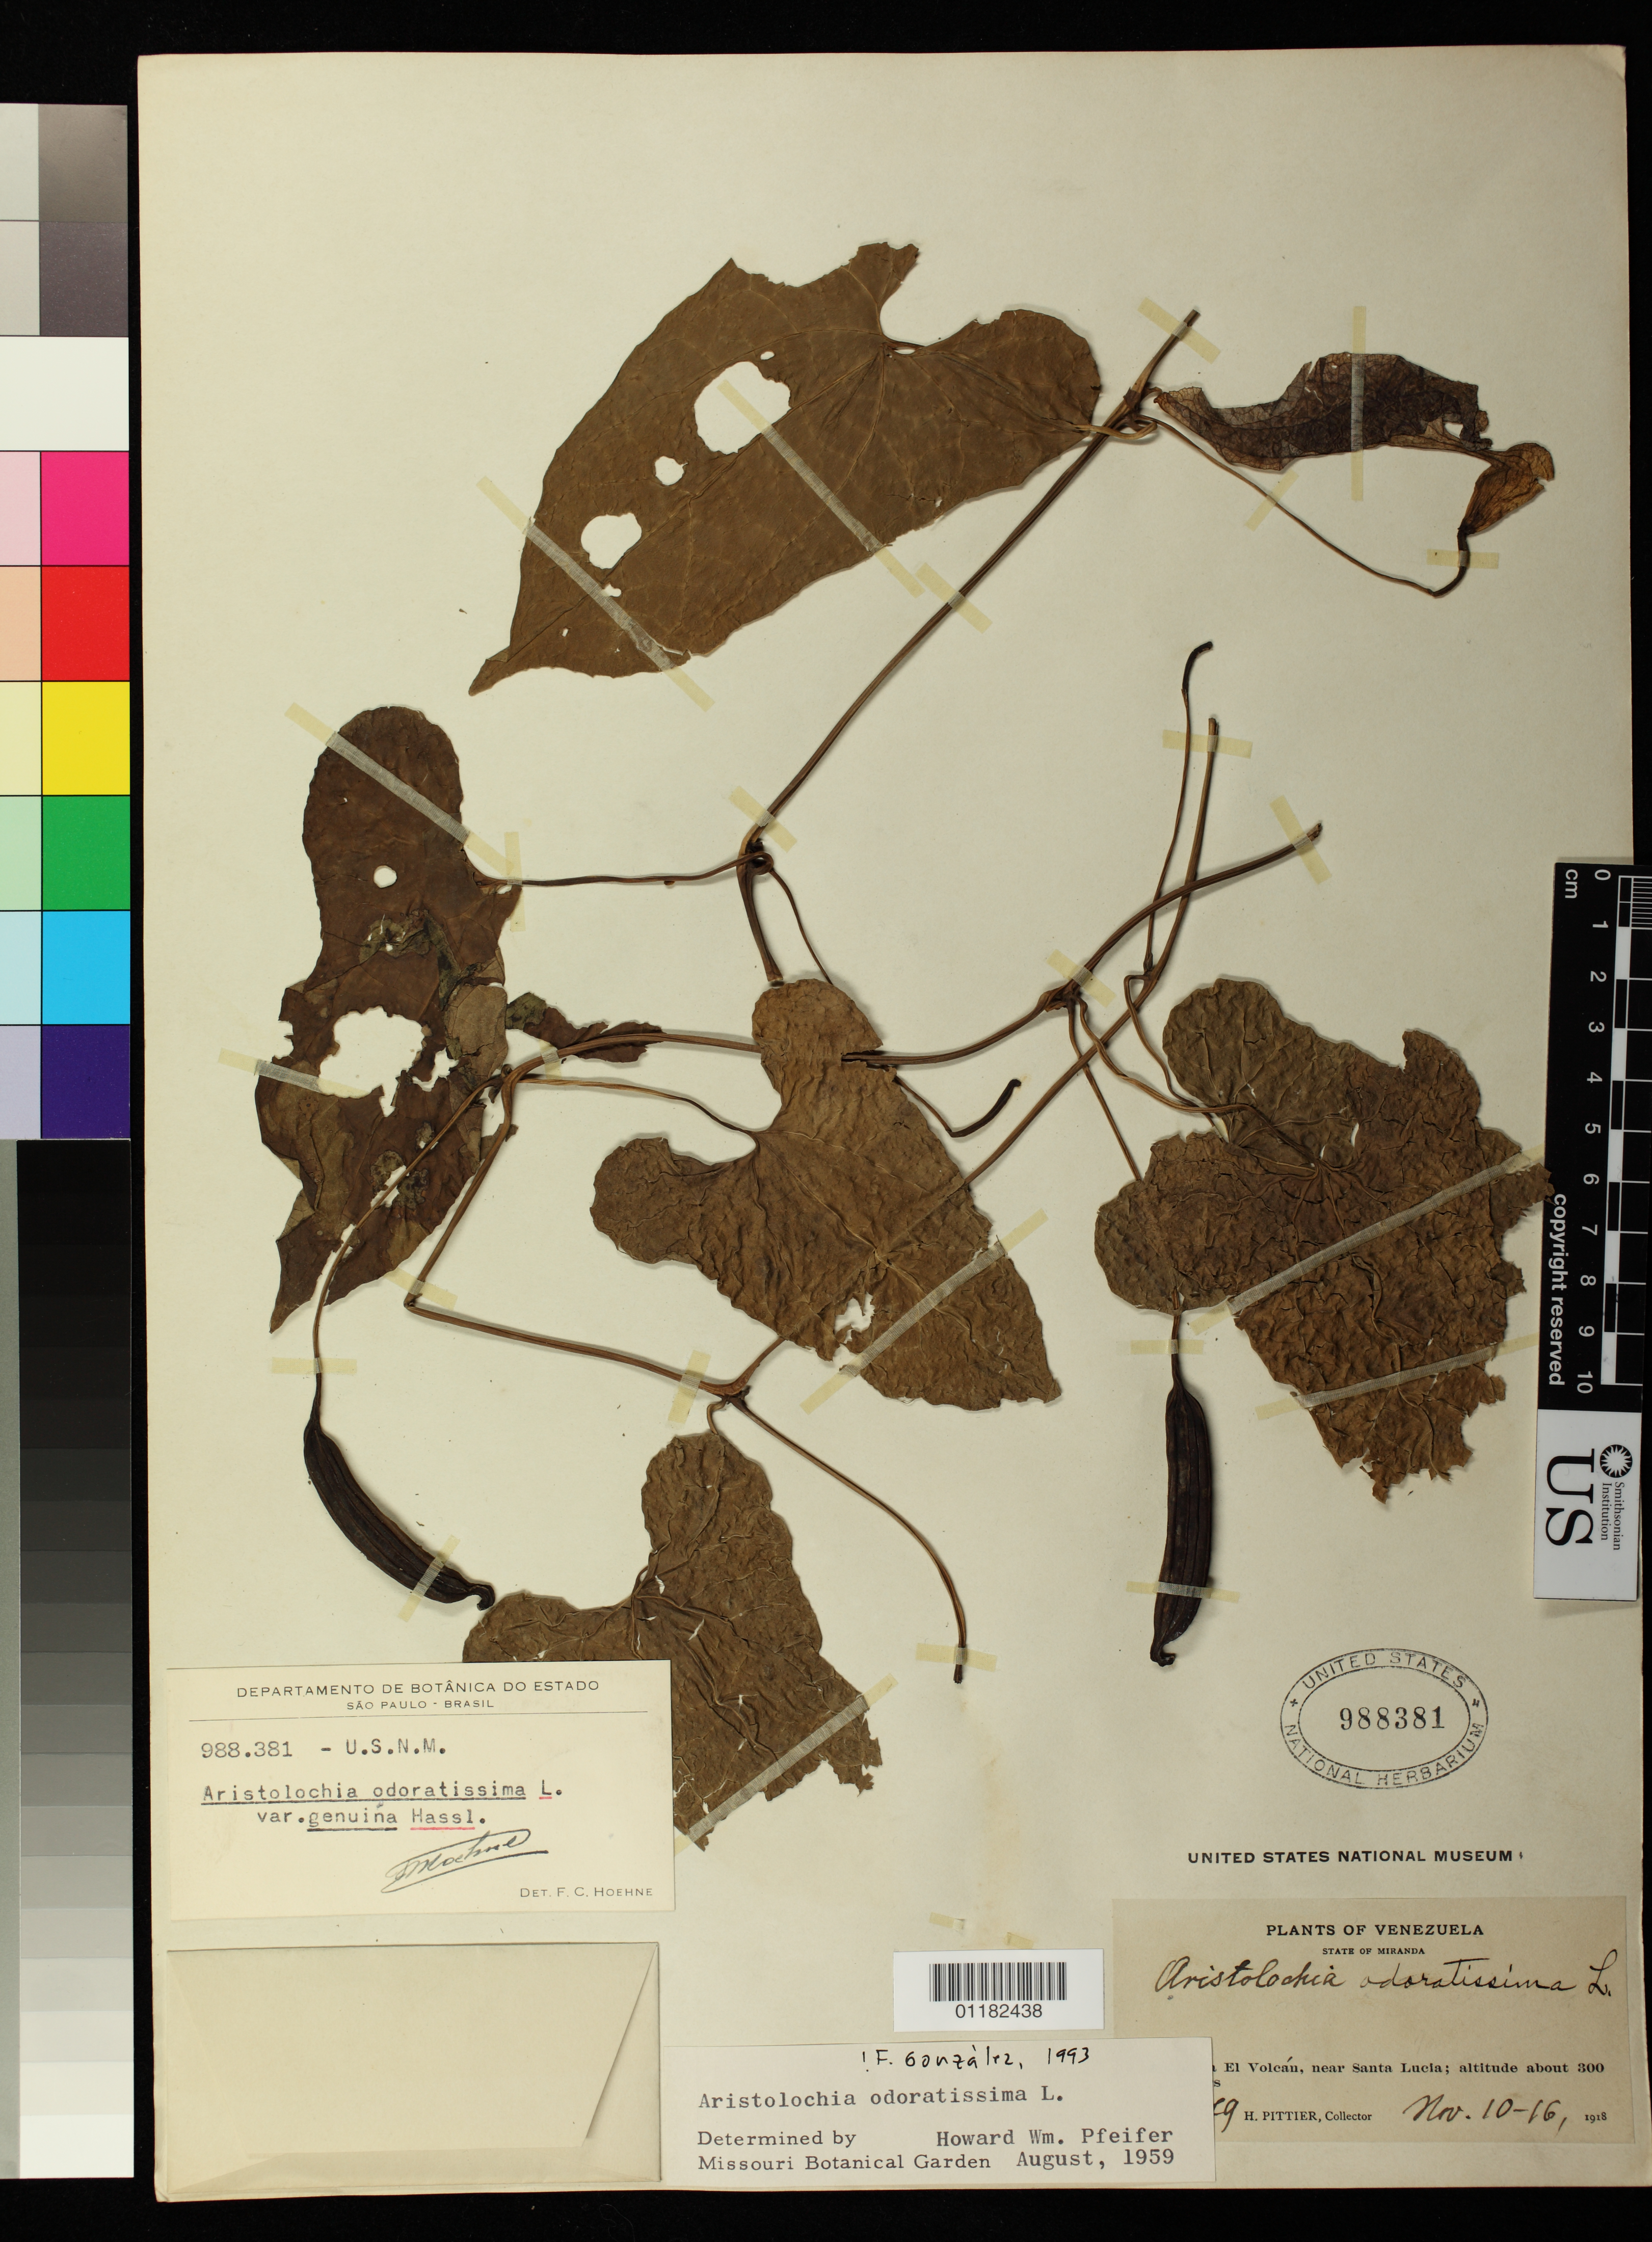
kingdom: Plantae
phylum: Tracheophyta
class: Magnoliopsida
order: Piperales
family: Aristolochiaceae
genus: Aristolochia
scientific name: Aristolochia odoratissima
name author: L.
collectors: H. F. Pittier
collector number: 8279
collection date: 1918-11-10/1918-11-16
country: Venezuela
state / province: Miranda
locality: El Volcau, near Santa Lucia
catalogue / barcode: US 988381